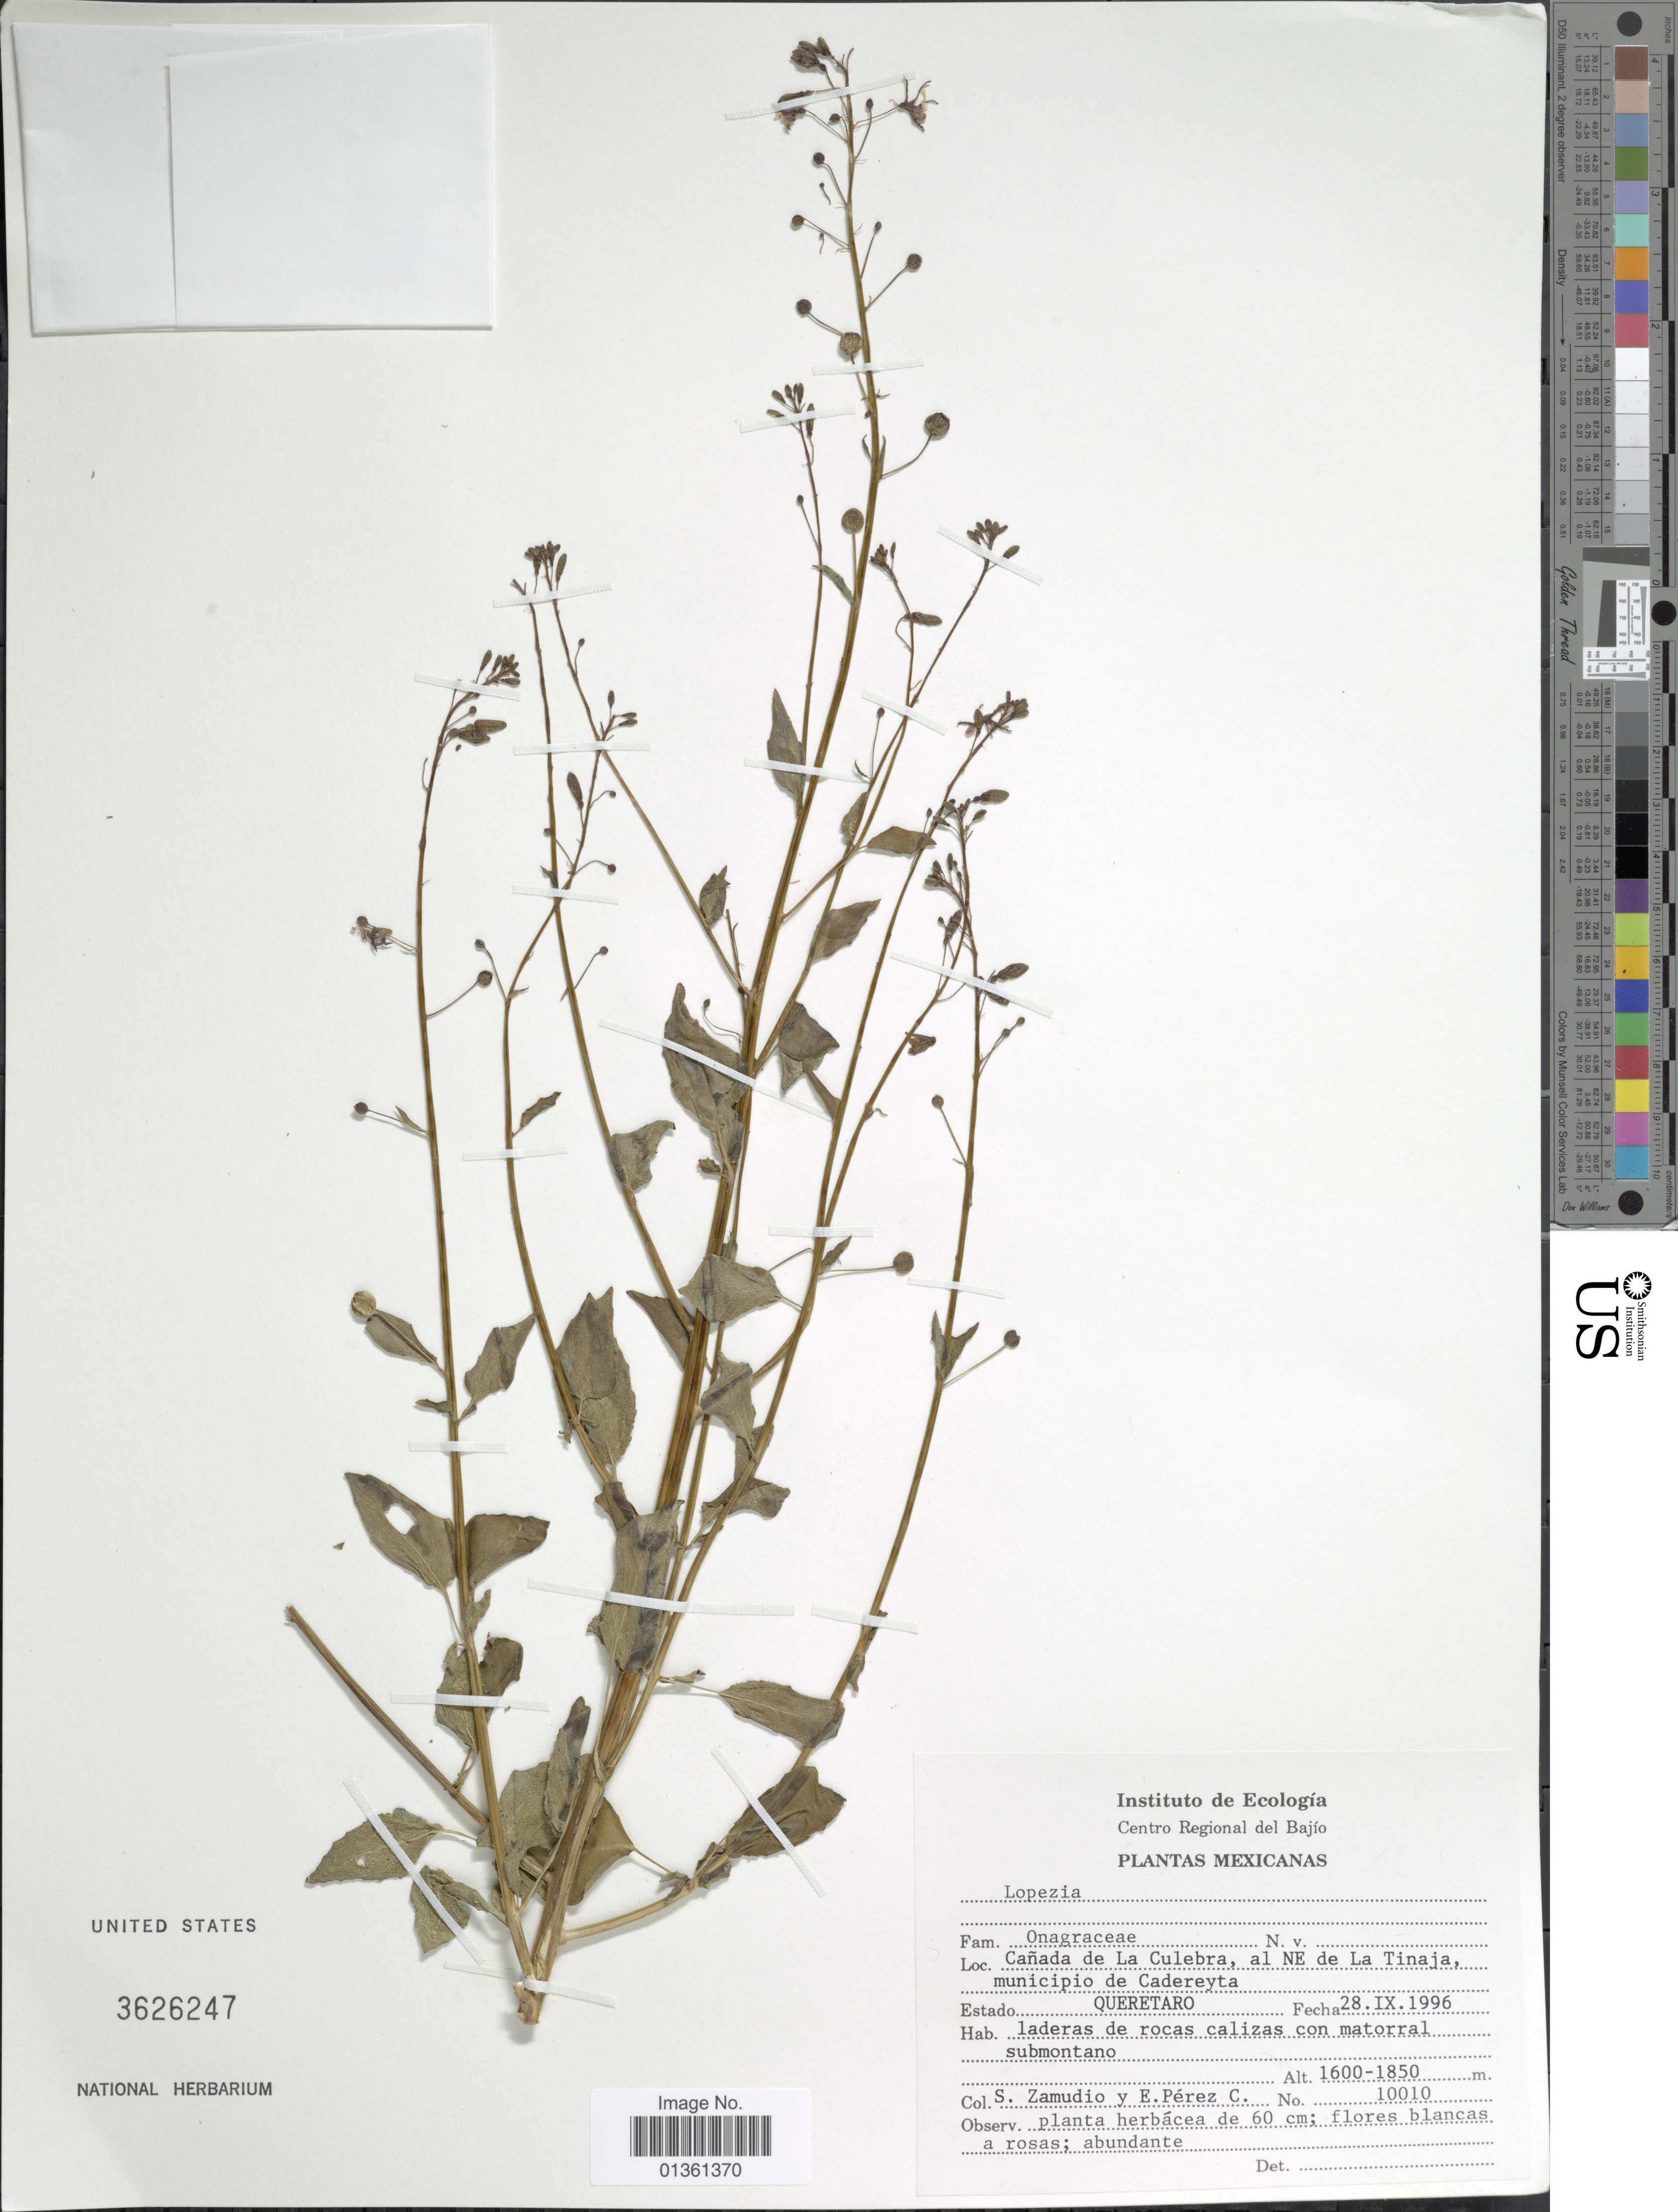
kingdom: Plantae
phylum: Tracheophyta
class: Magnoliopsida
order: Myrtales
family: Onagraceae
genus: Lopezia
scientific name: Lopezia sp.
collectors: S. Zamudio Ruíz & E. Pérez C.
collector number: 10010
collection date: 1996-09-28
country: Mexico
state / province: Querétaro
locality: Cañada de La Culebra, al NE de La Tinaja, municipio de Cadereyta.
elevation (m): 1600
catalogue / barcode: US 3626247